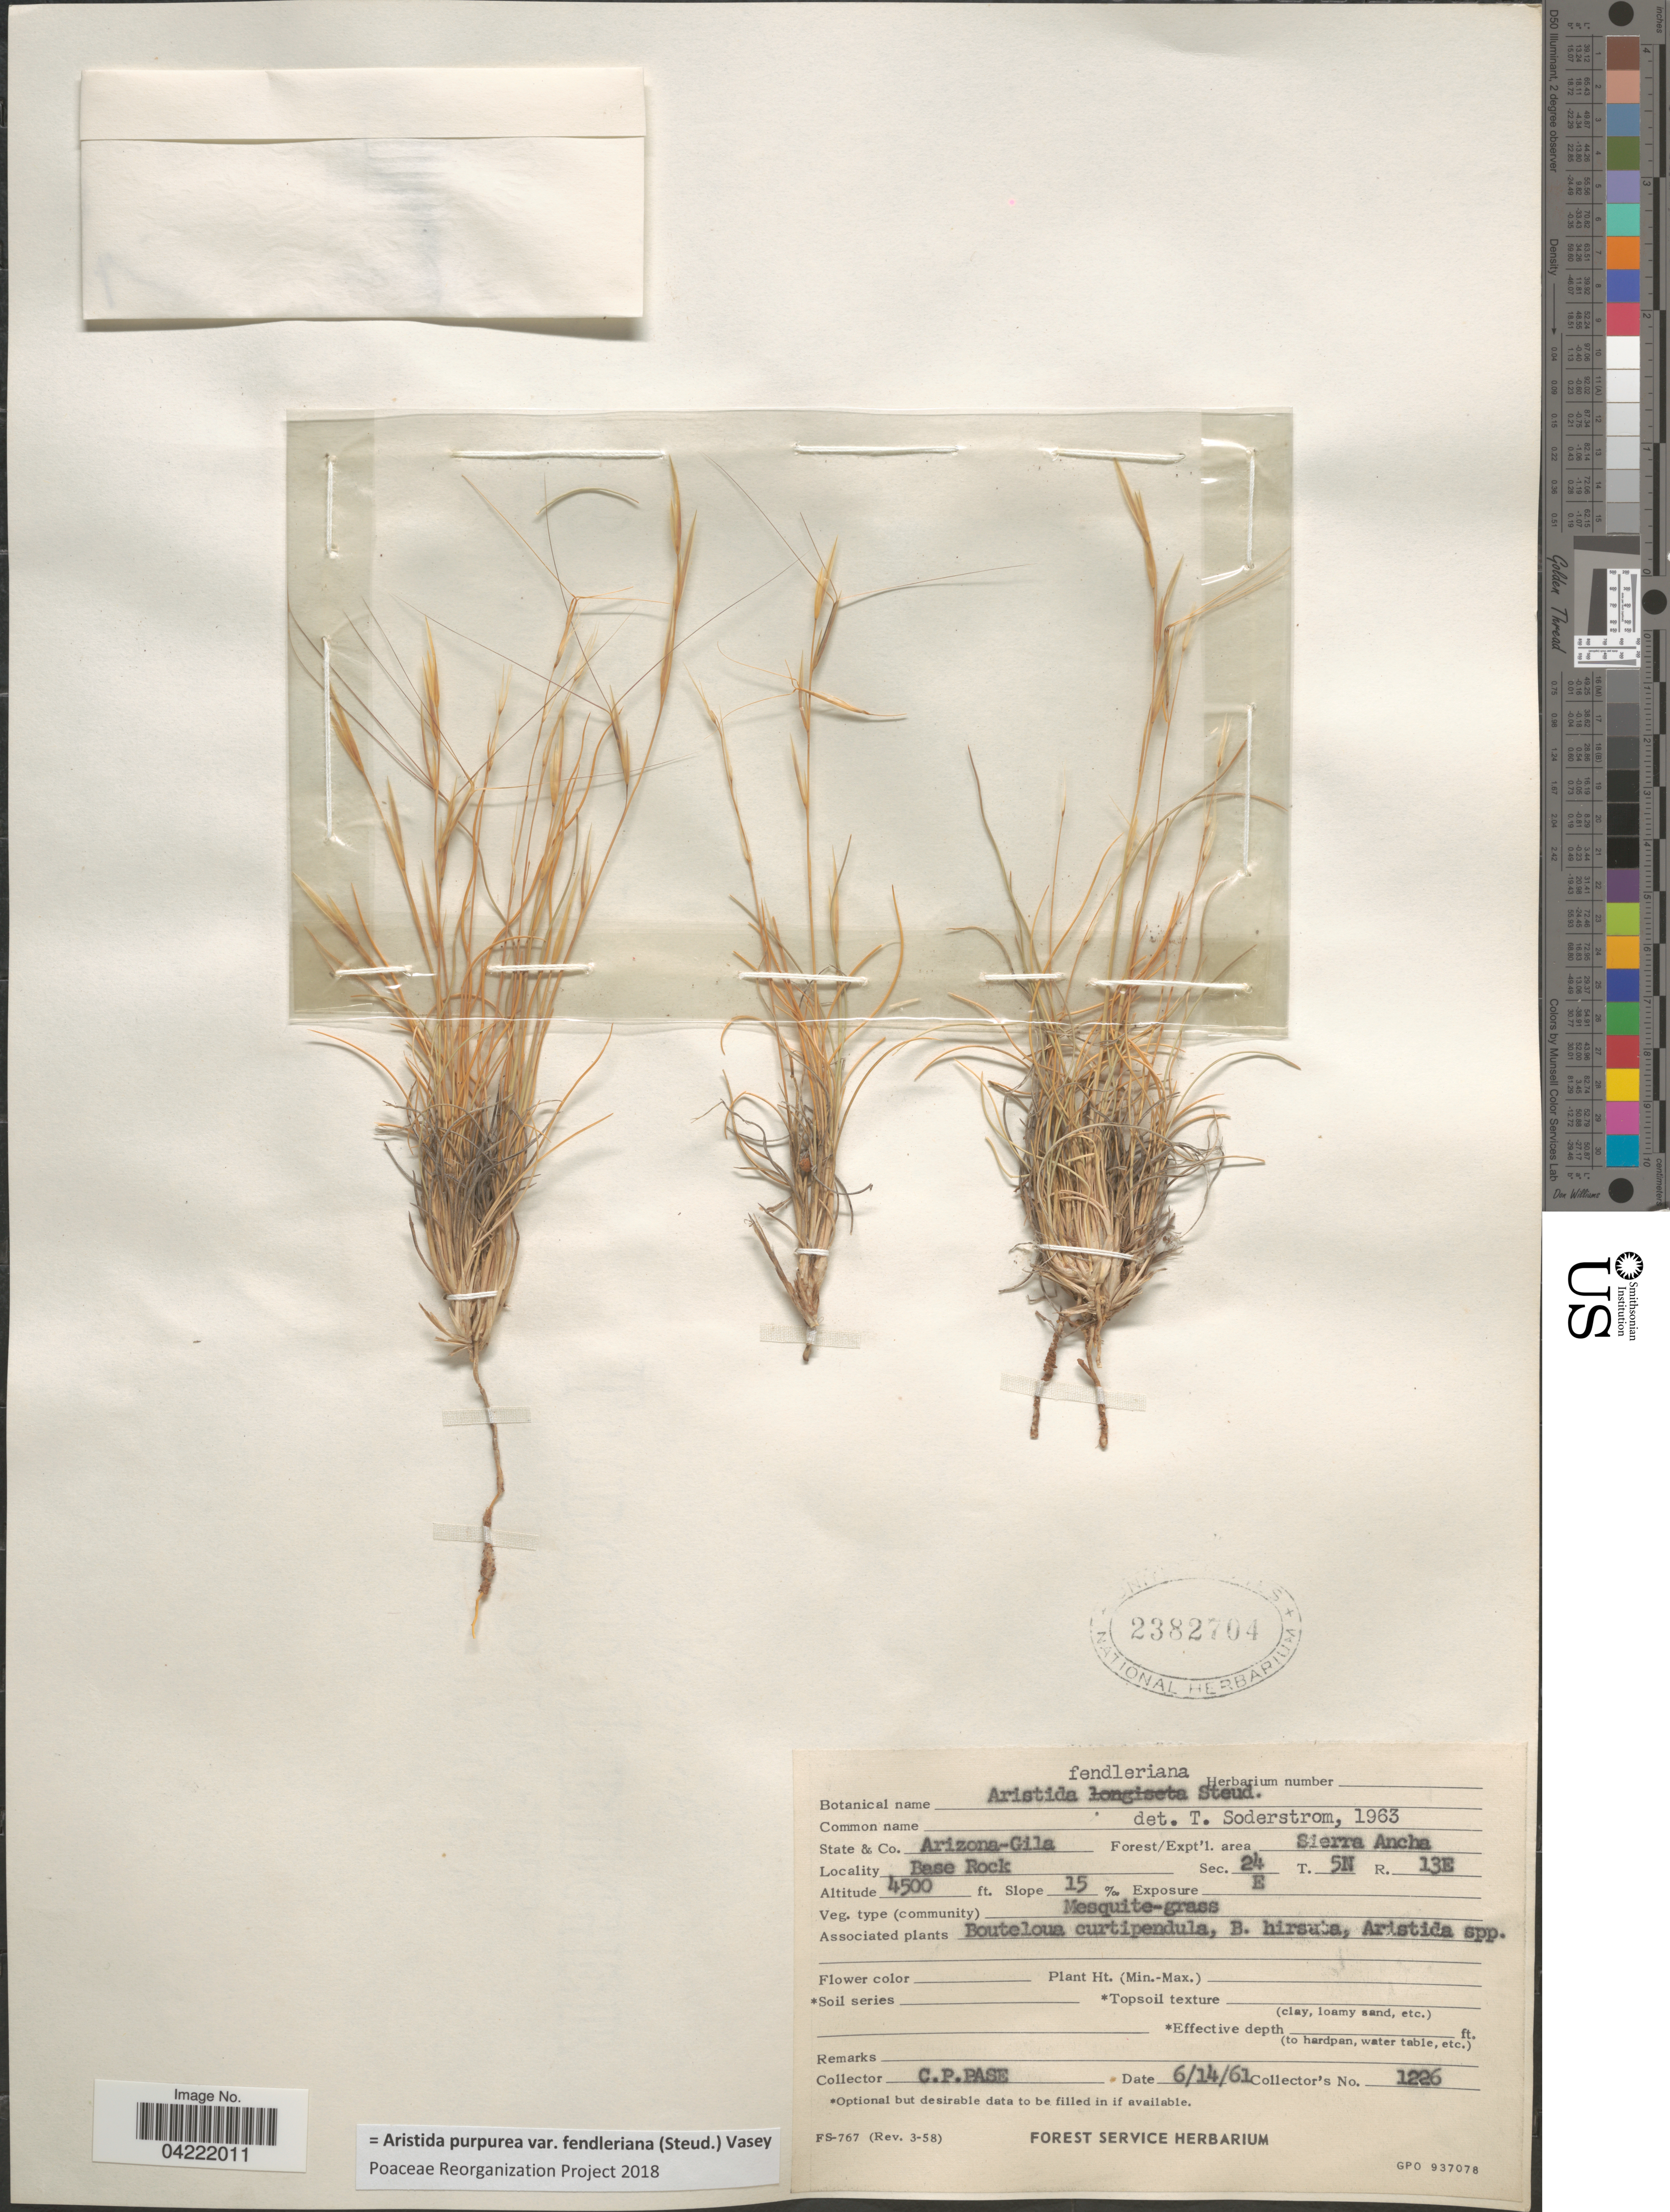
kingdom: Plantae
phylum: Tracheophyta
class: Liliopsida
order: Poales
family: Poaceae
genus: Aristida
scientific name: Aristida purpurea var. fendleriana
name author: (Steud.) Vasey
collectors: C. P. Pase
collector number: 1226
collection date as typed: Transcribed d/m/y: 14/6/61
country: United States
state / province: Arizona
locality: Co. Gila. Forest/Expt'l. area Sierra Ancha. Base Rock. Sec. 24E T. 5N R. 13E.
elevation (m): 1372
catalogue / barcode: US 2382704